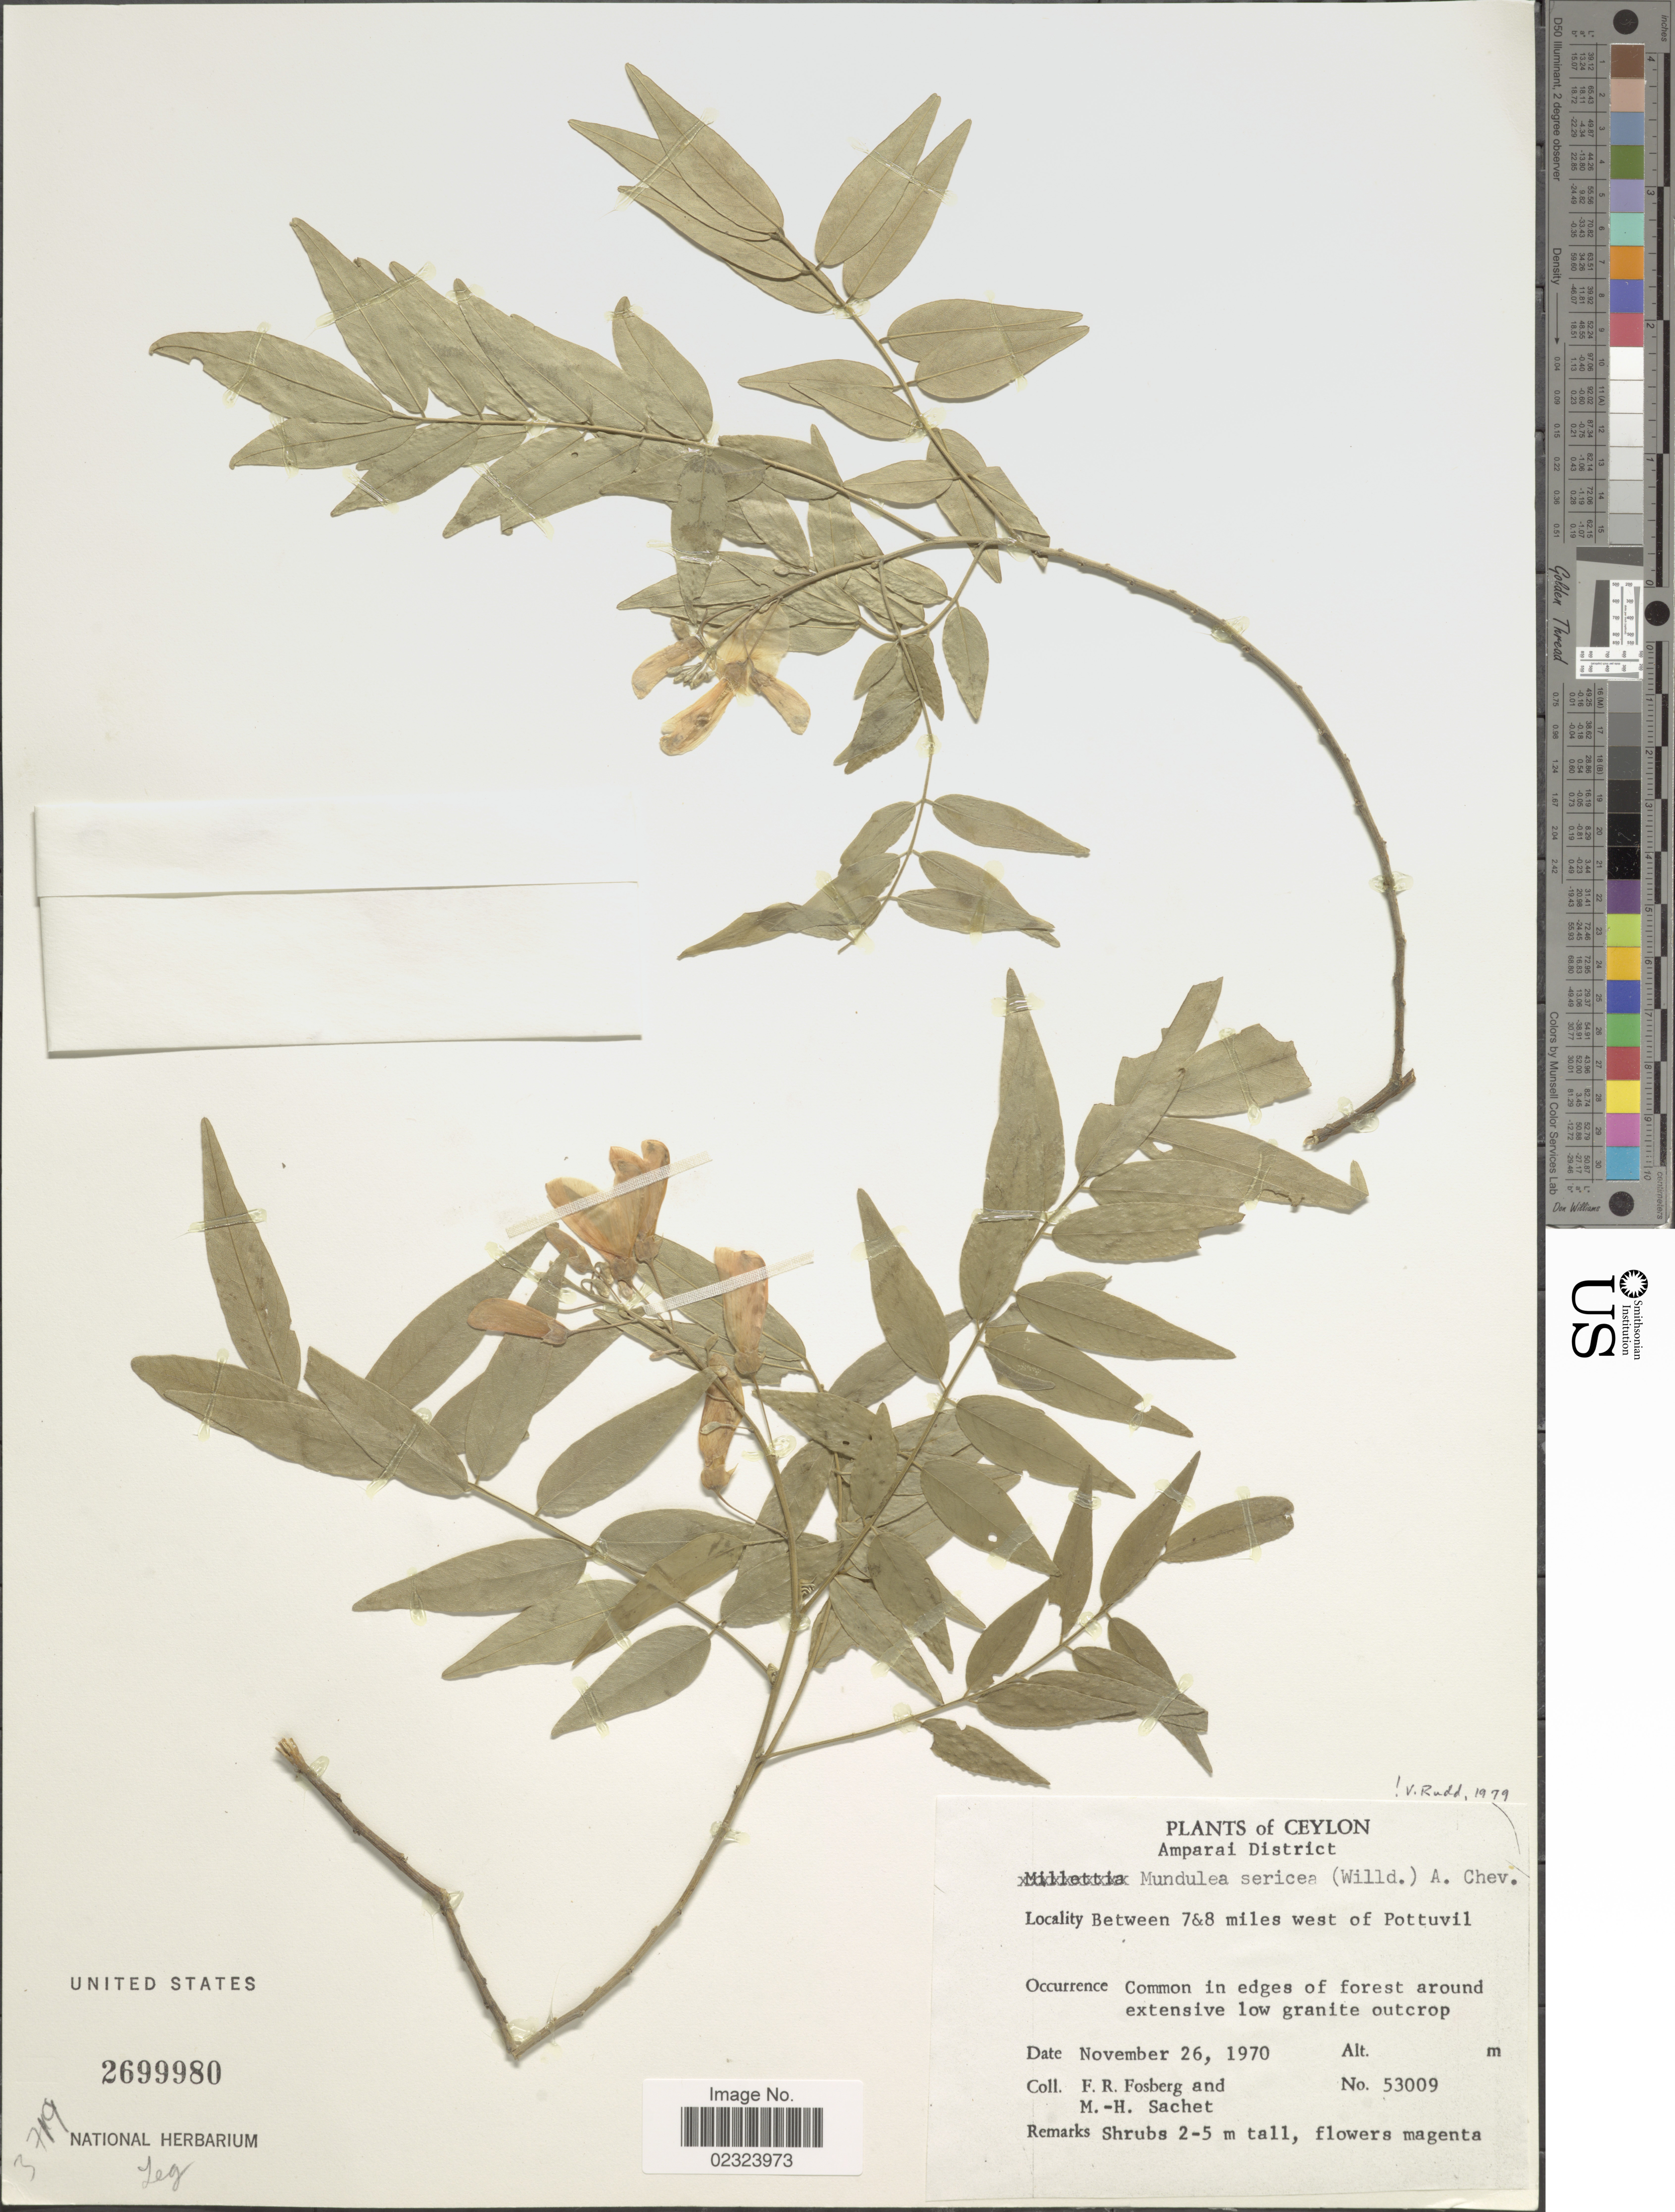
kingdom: Plantae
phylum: Tracheophyta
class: Magnoliopsida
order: Fabales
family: Fabaceae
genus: Mundulea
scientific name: Mundulea sericea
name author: (Willd.) A. Chev.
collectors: F. R. Fosberg & M.-H. Sachet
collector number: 53009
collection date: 1970-11-26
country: Sri Lanka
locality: Ceylon. Amparai District. Between 7 & 8 miles west of Pottuvil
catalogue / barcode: US 2699980